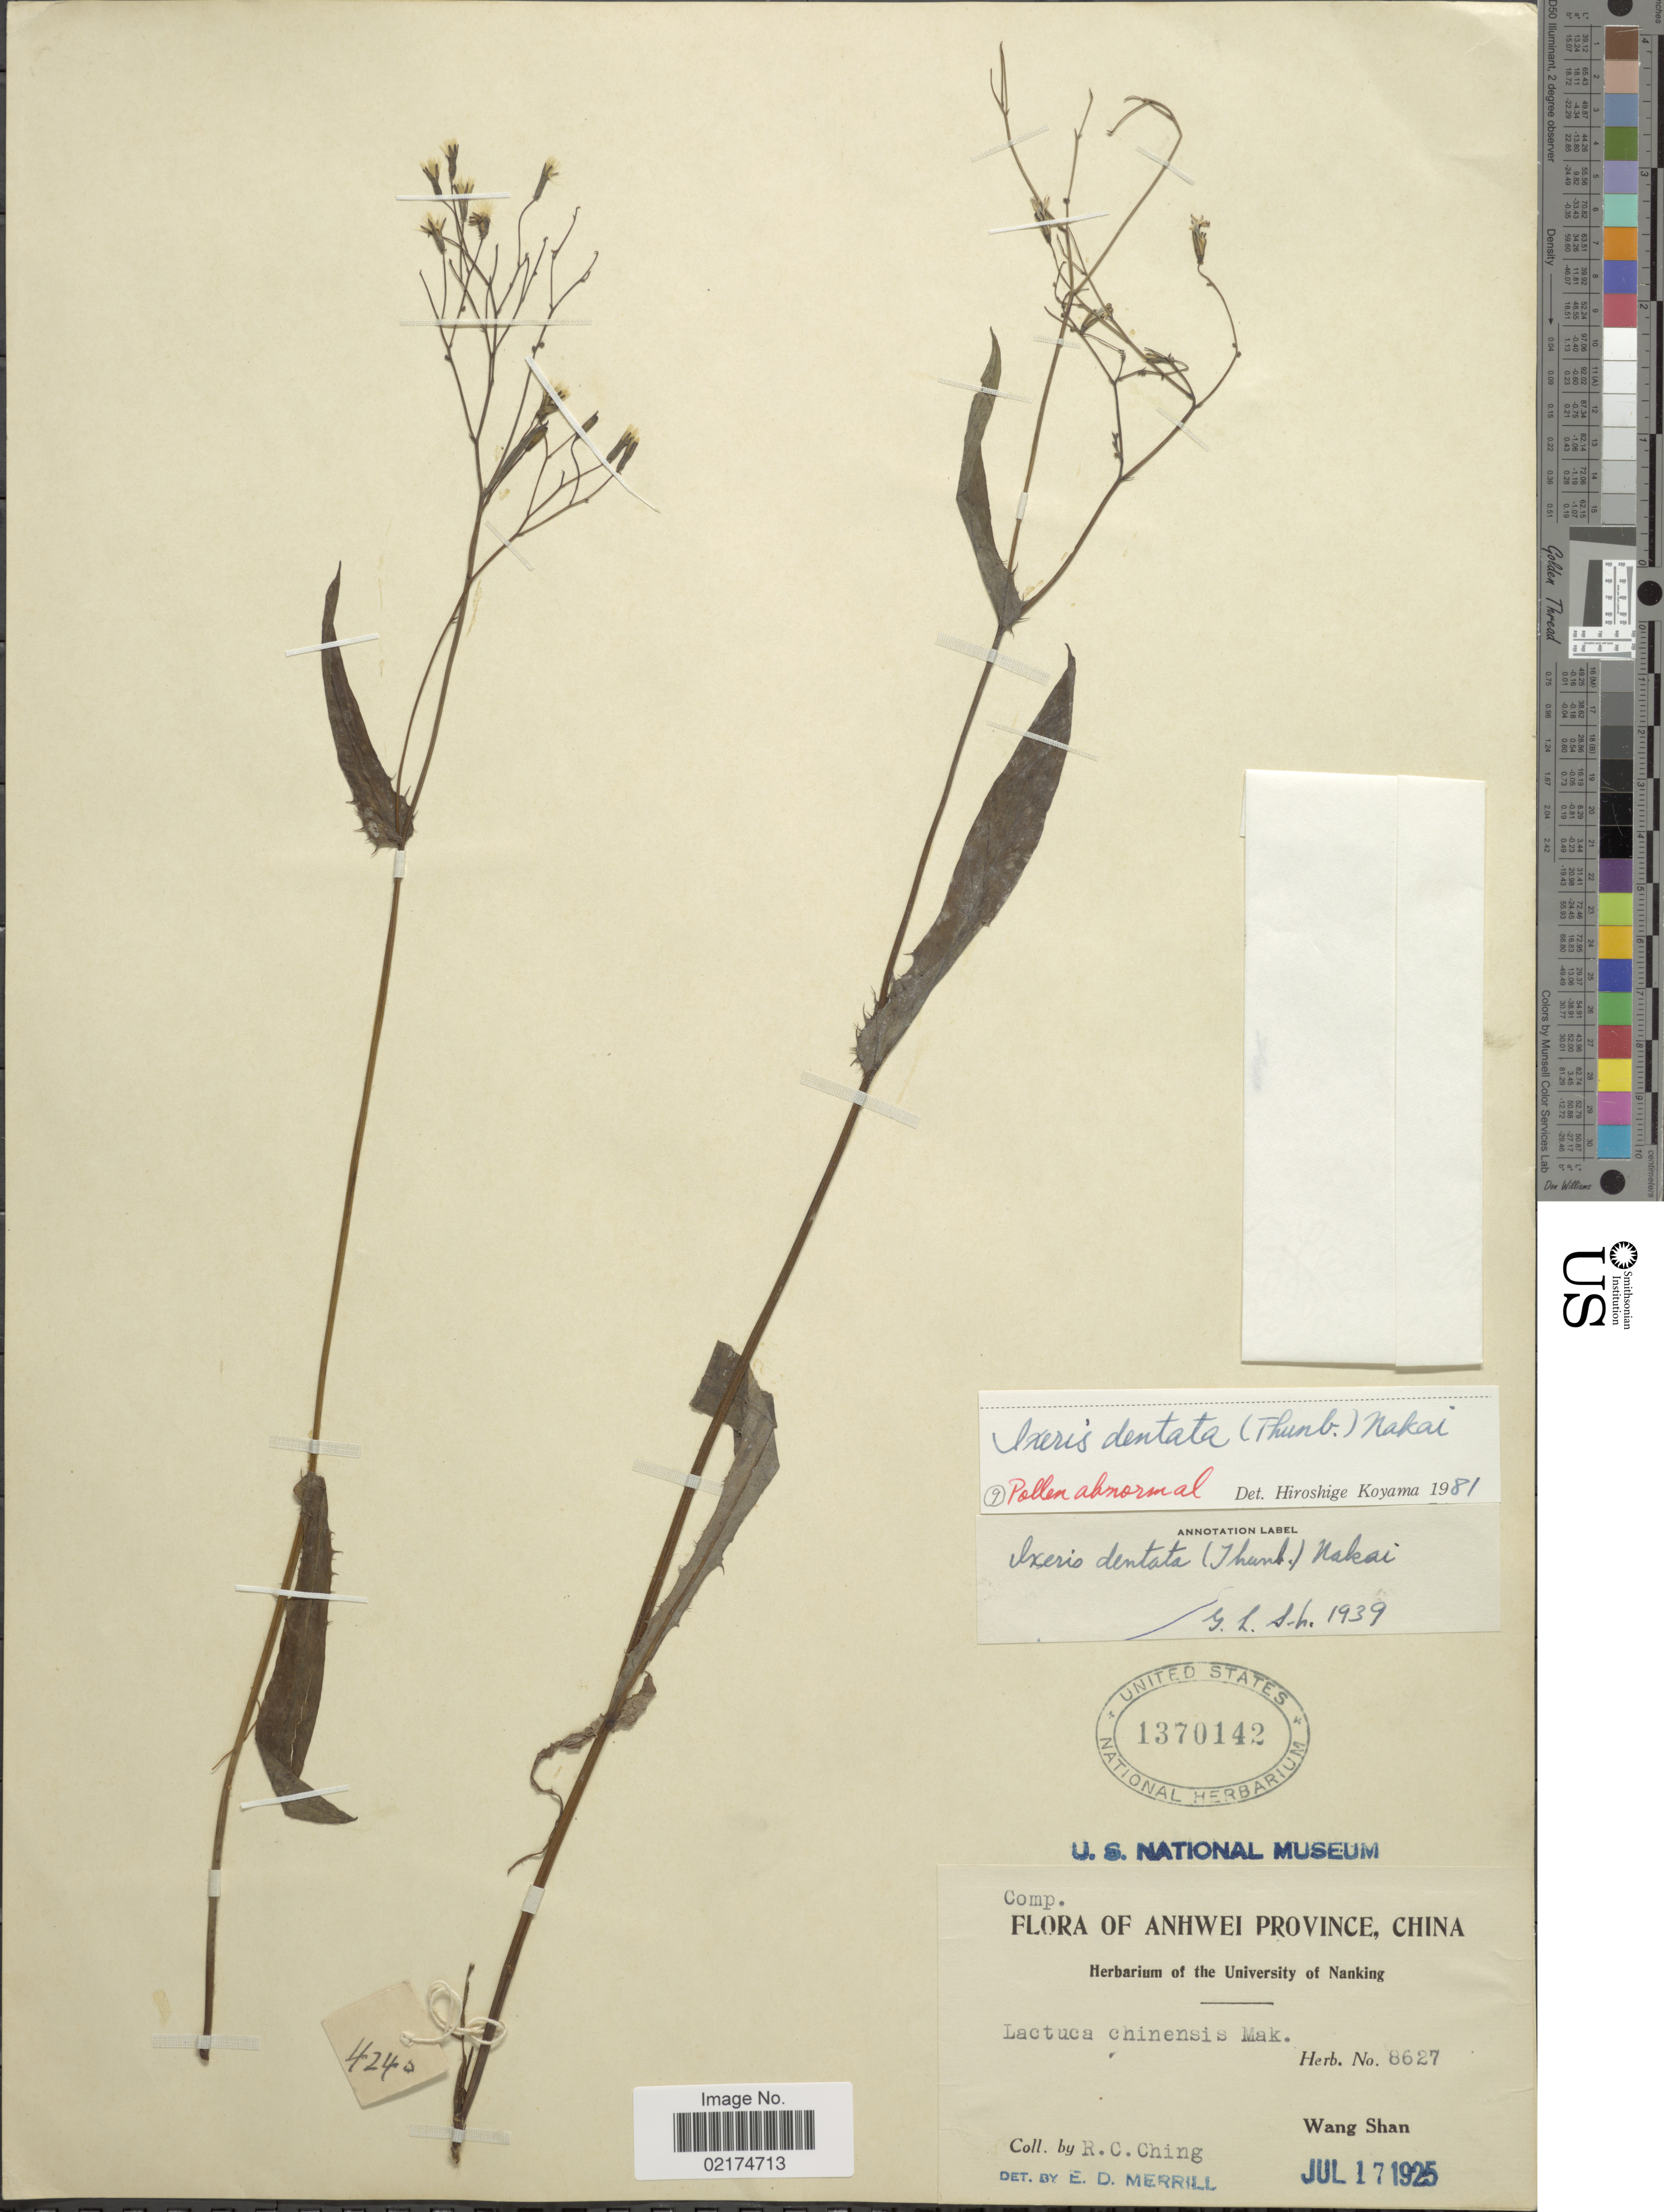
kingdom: Plantae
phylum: Tracheophyta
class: Magnoliopsida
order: Asterales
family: Asteraceae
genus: Ixeridium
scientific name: Ixeridium dentatum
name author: (Thunb.) Tzvelev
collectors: R. C. Ching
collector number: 8627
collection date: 1925-07-17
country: China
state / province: Anhui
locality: Anhwei Province, Wang Shan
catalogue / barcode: US 1370142